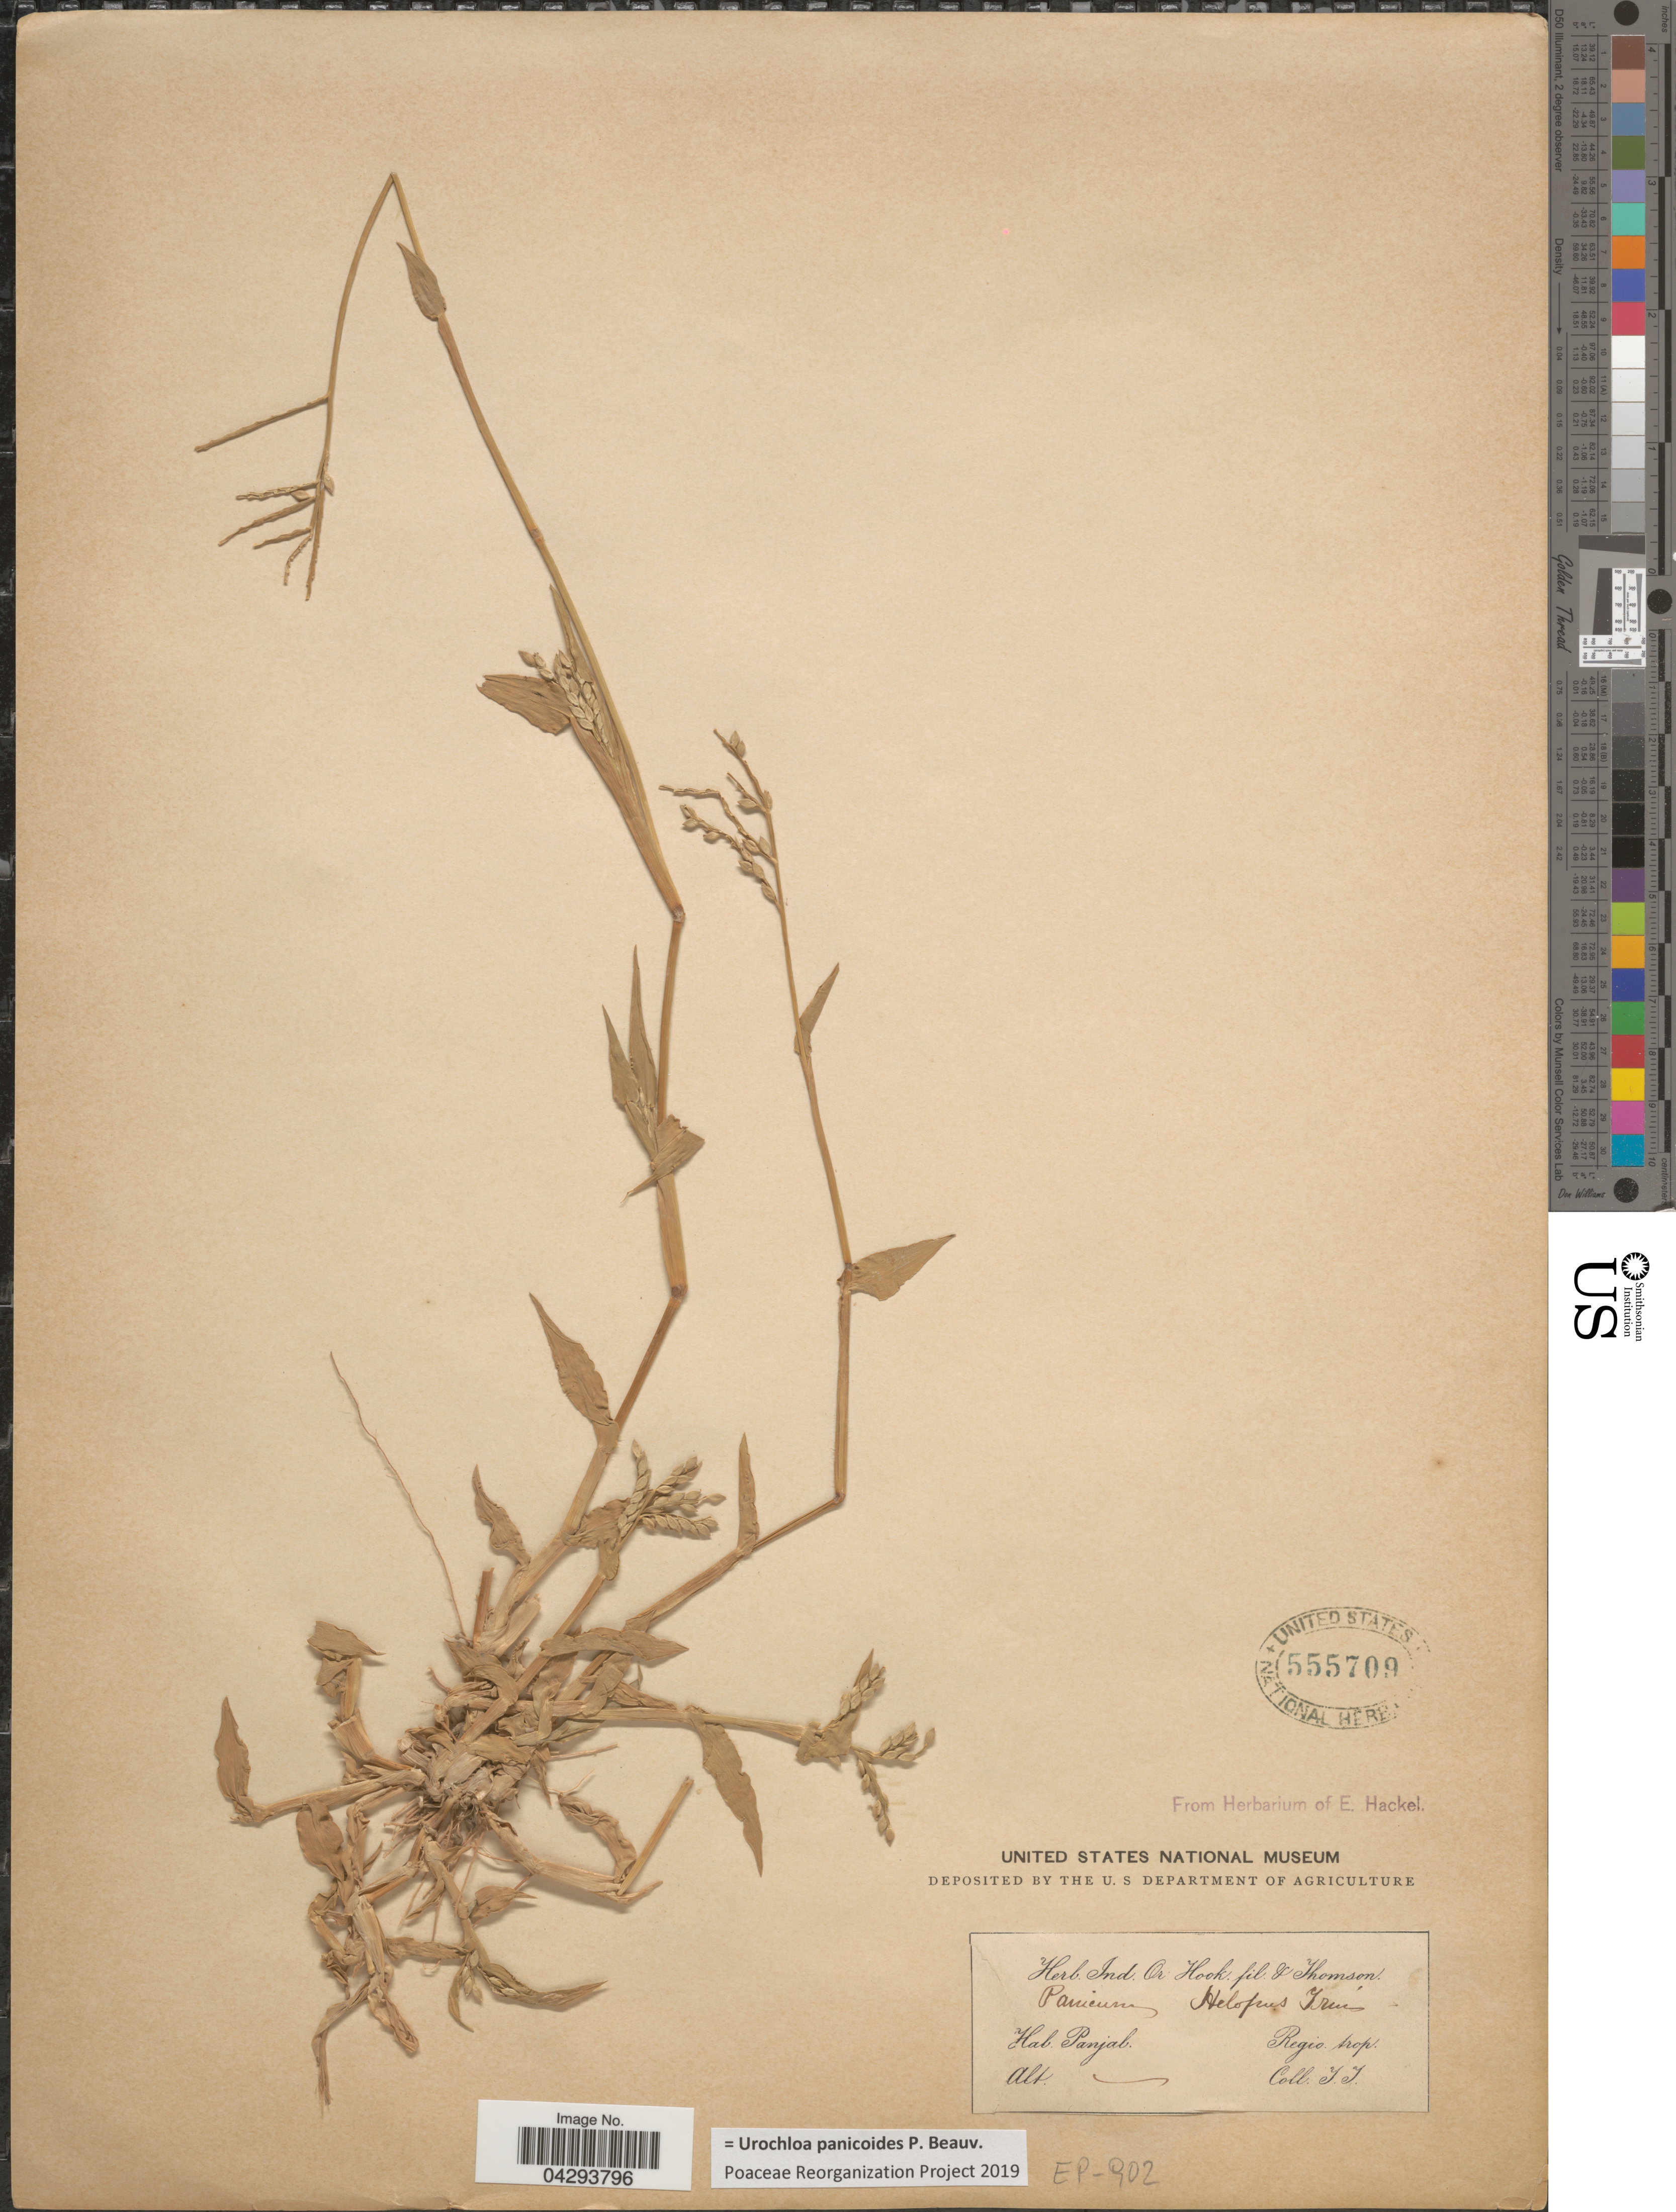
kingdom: Plantae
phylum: Tracheophyta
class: Liliopsida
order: Poales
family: Poaceae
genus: Urochloa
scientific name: Urochloa panicoides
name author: P. Beauv.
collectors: T. Thomson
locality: Panjab. Regio. trop.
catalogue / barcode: US 555709